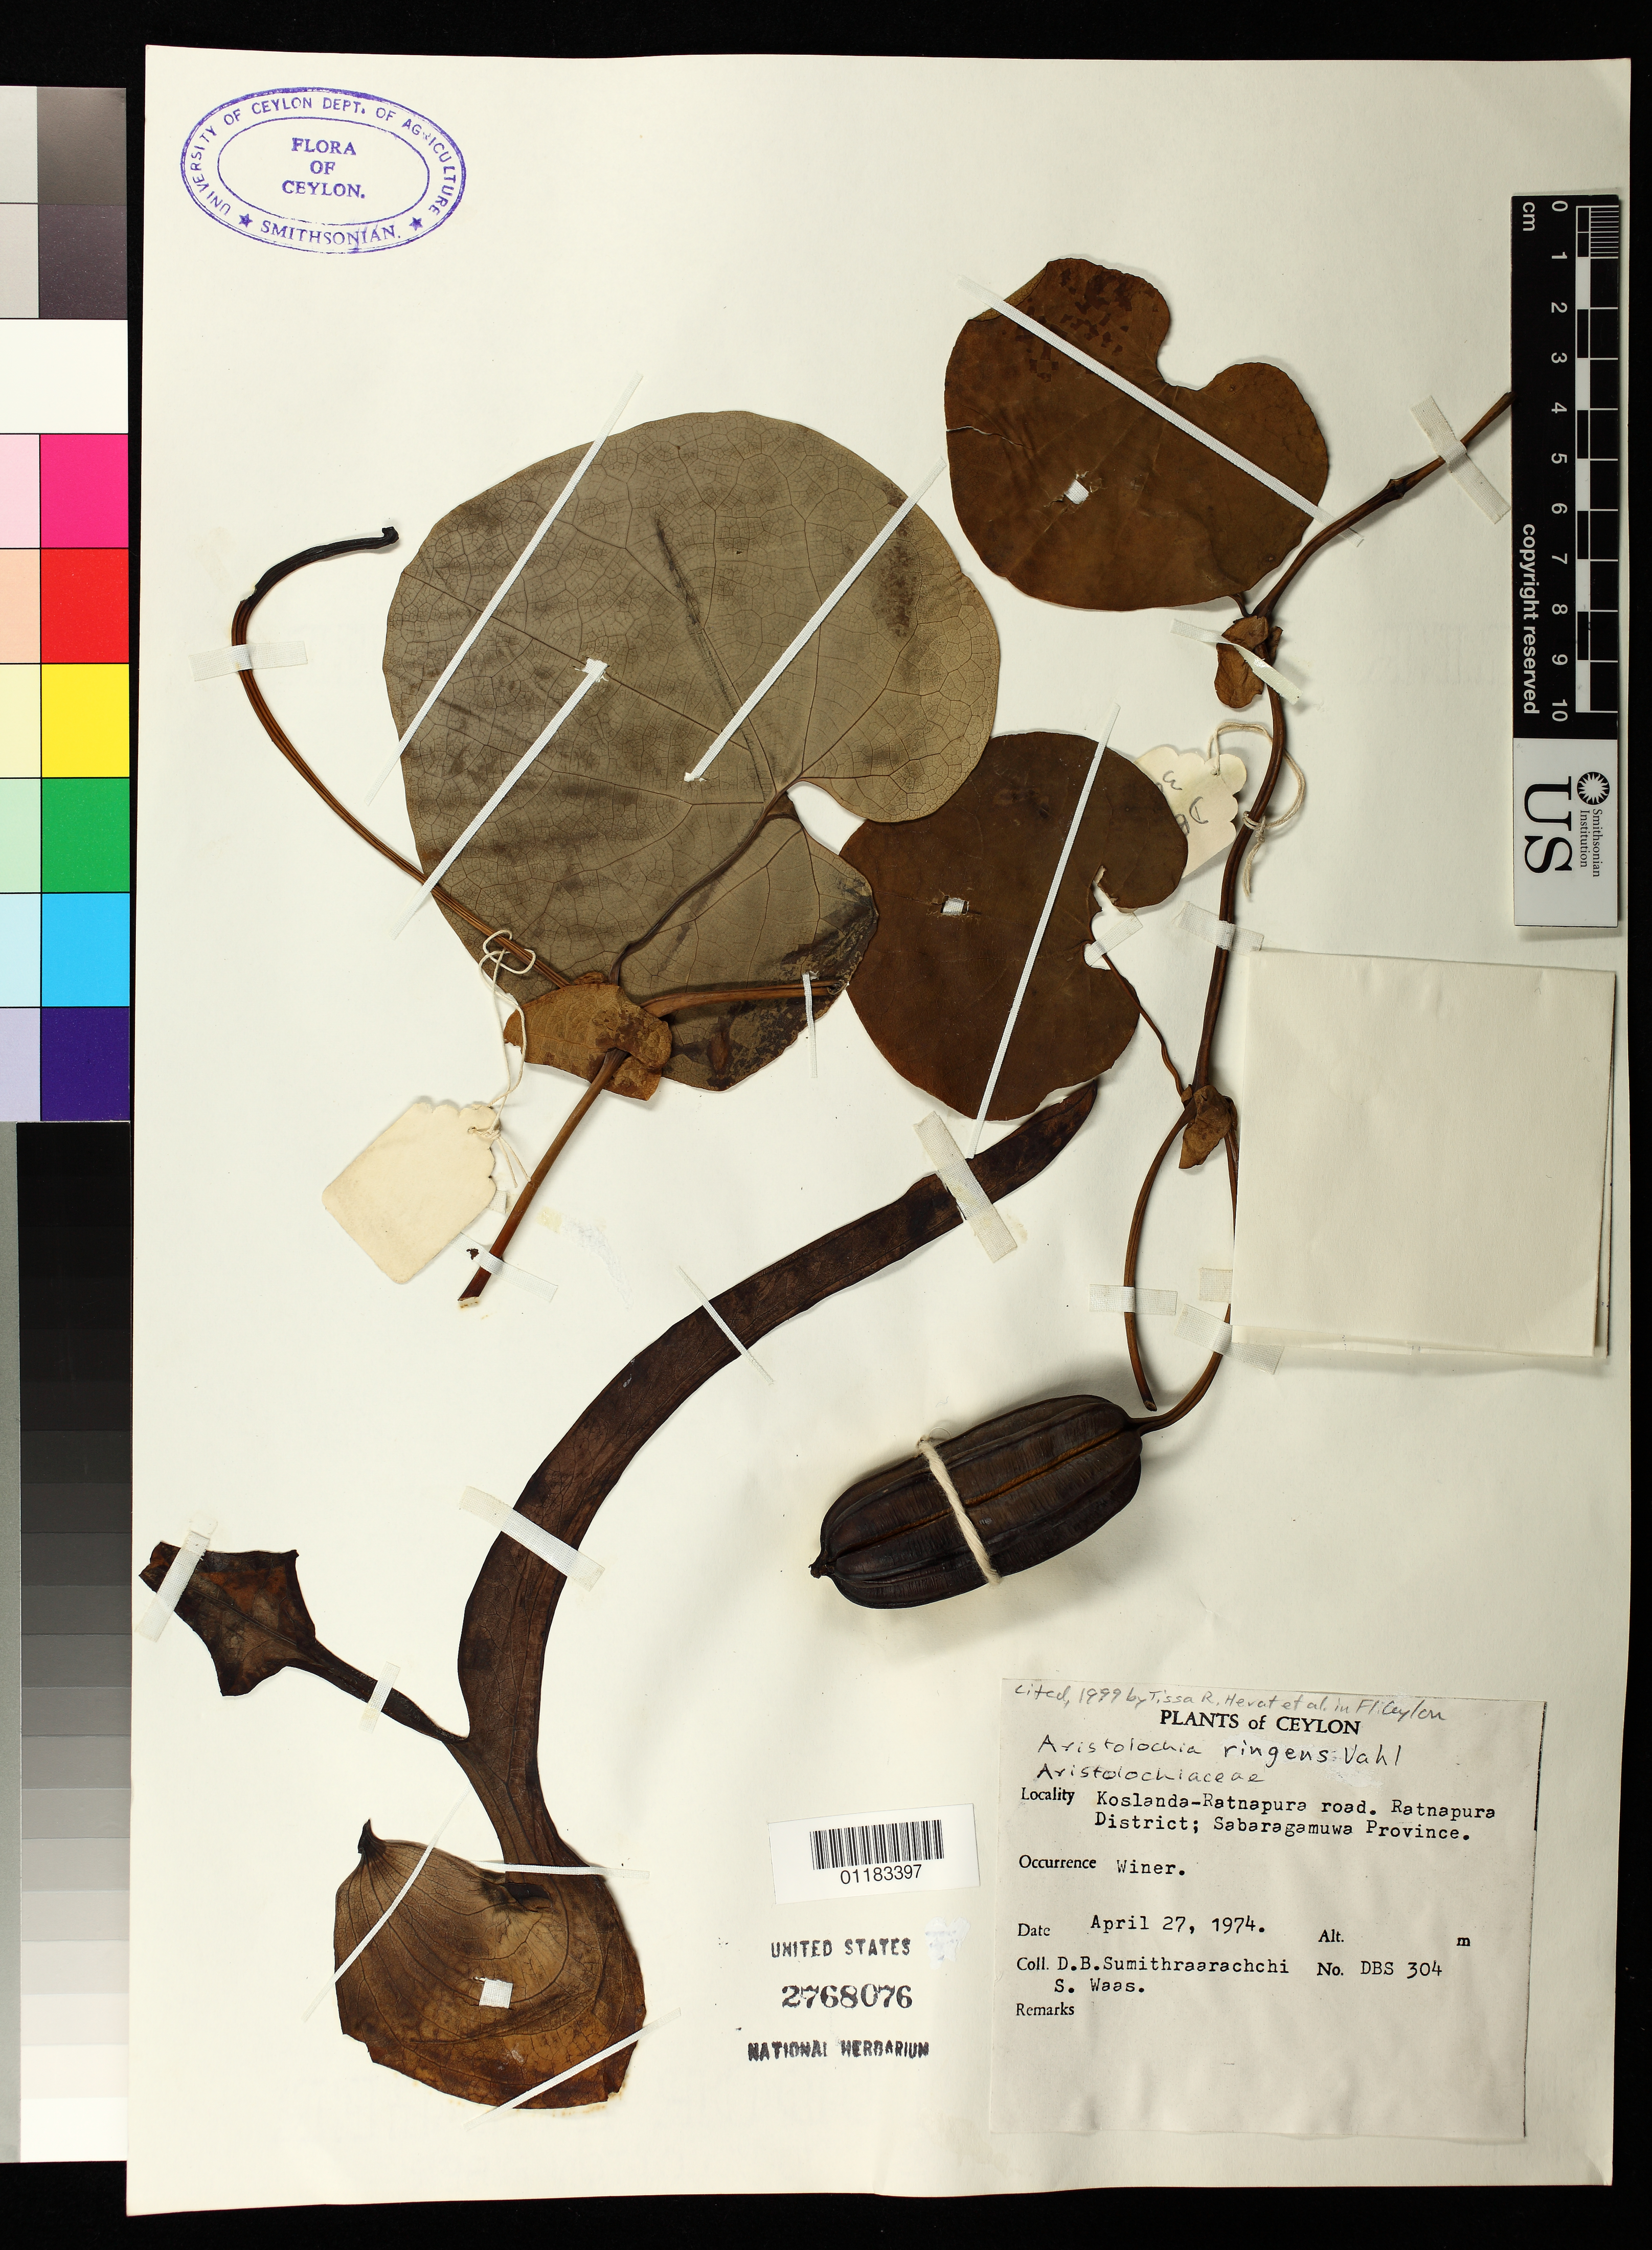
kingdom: Plantae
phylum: Tracheophyta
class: Magnoliopsida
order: Piperales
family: Aristolochiaceae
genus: Aristolochia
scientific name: Aristolochia ringens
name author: Vahl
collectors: D. B. Sumithraarachchi & S. Waas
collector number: DBS 304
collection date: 1974-04-27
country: Sri Lanka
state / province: Sabaragamuwa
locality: Koslanda-Ratnapura road. Ratnapura District.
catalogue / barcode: US 2768076